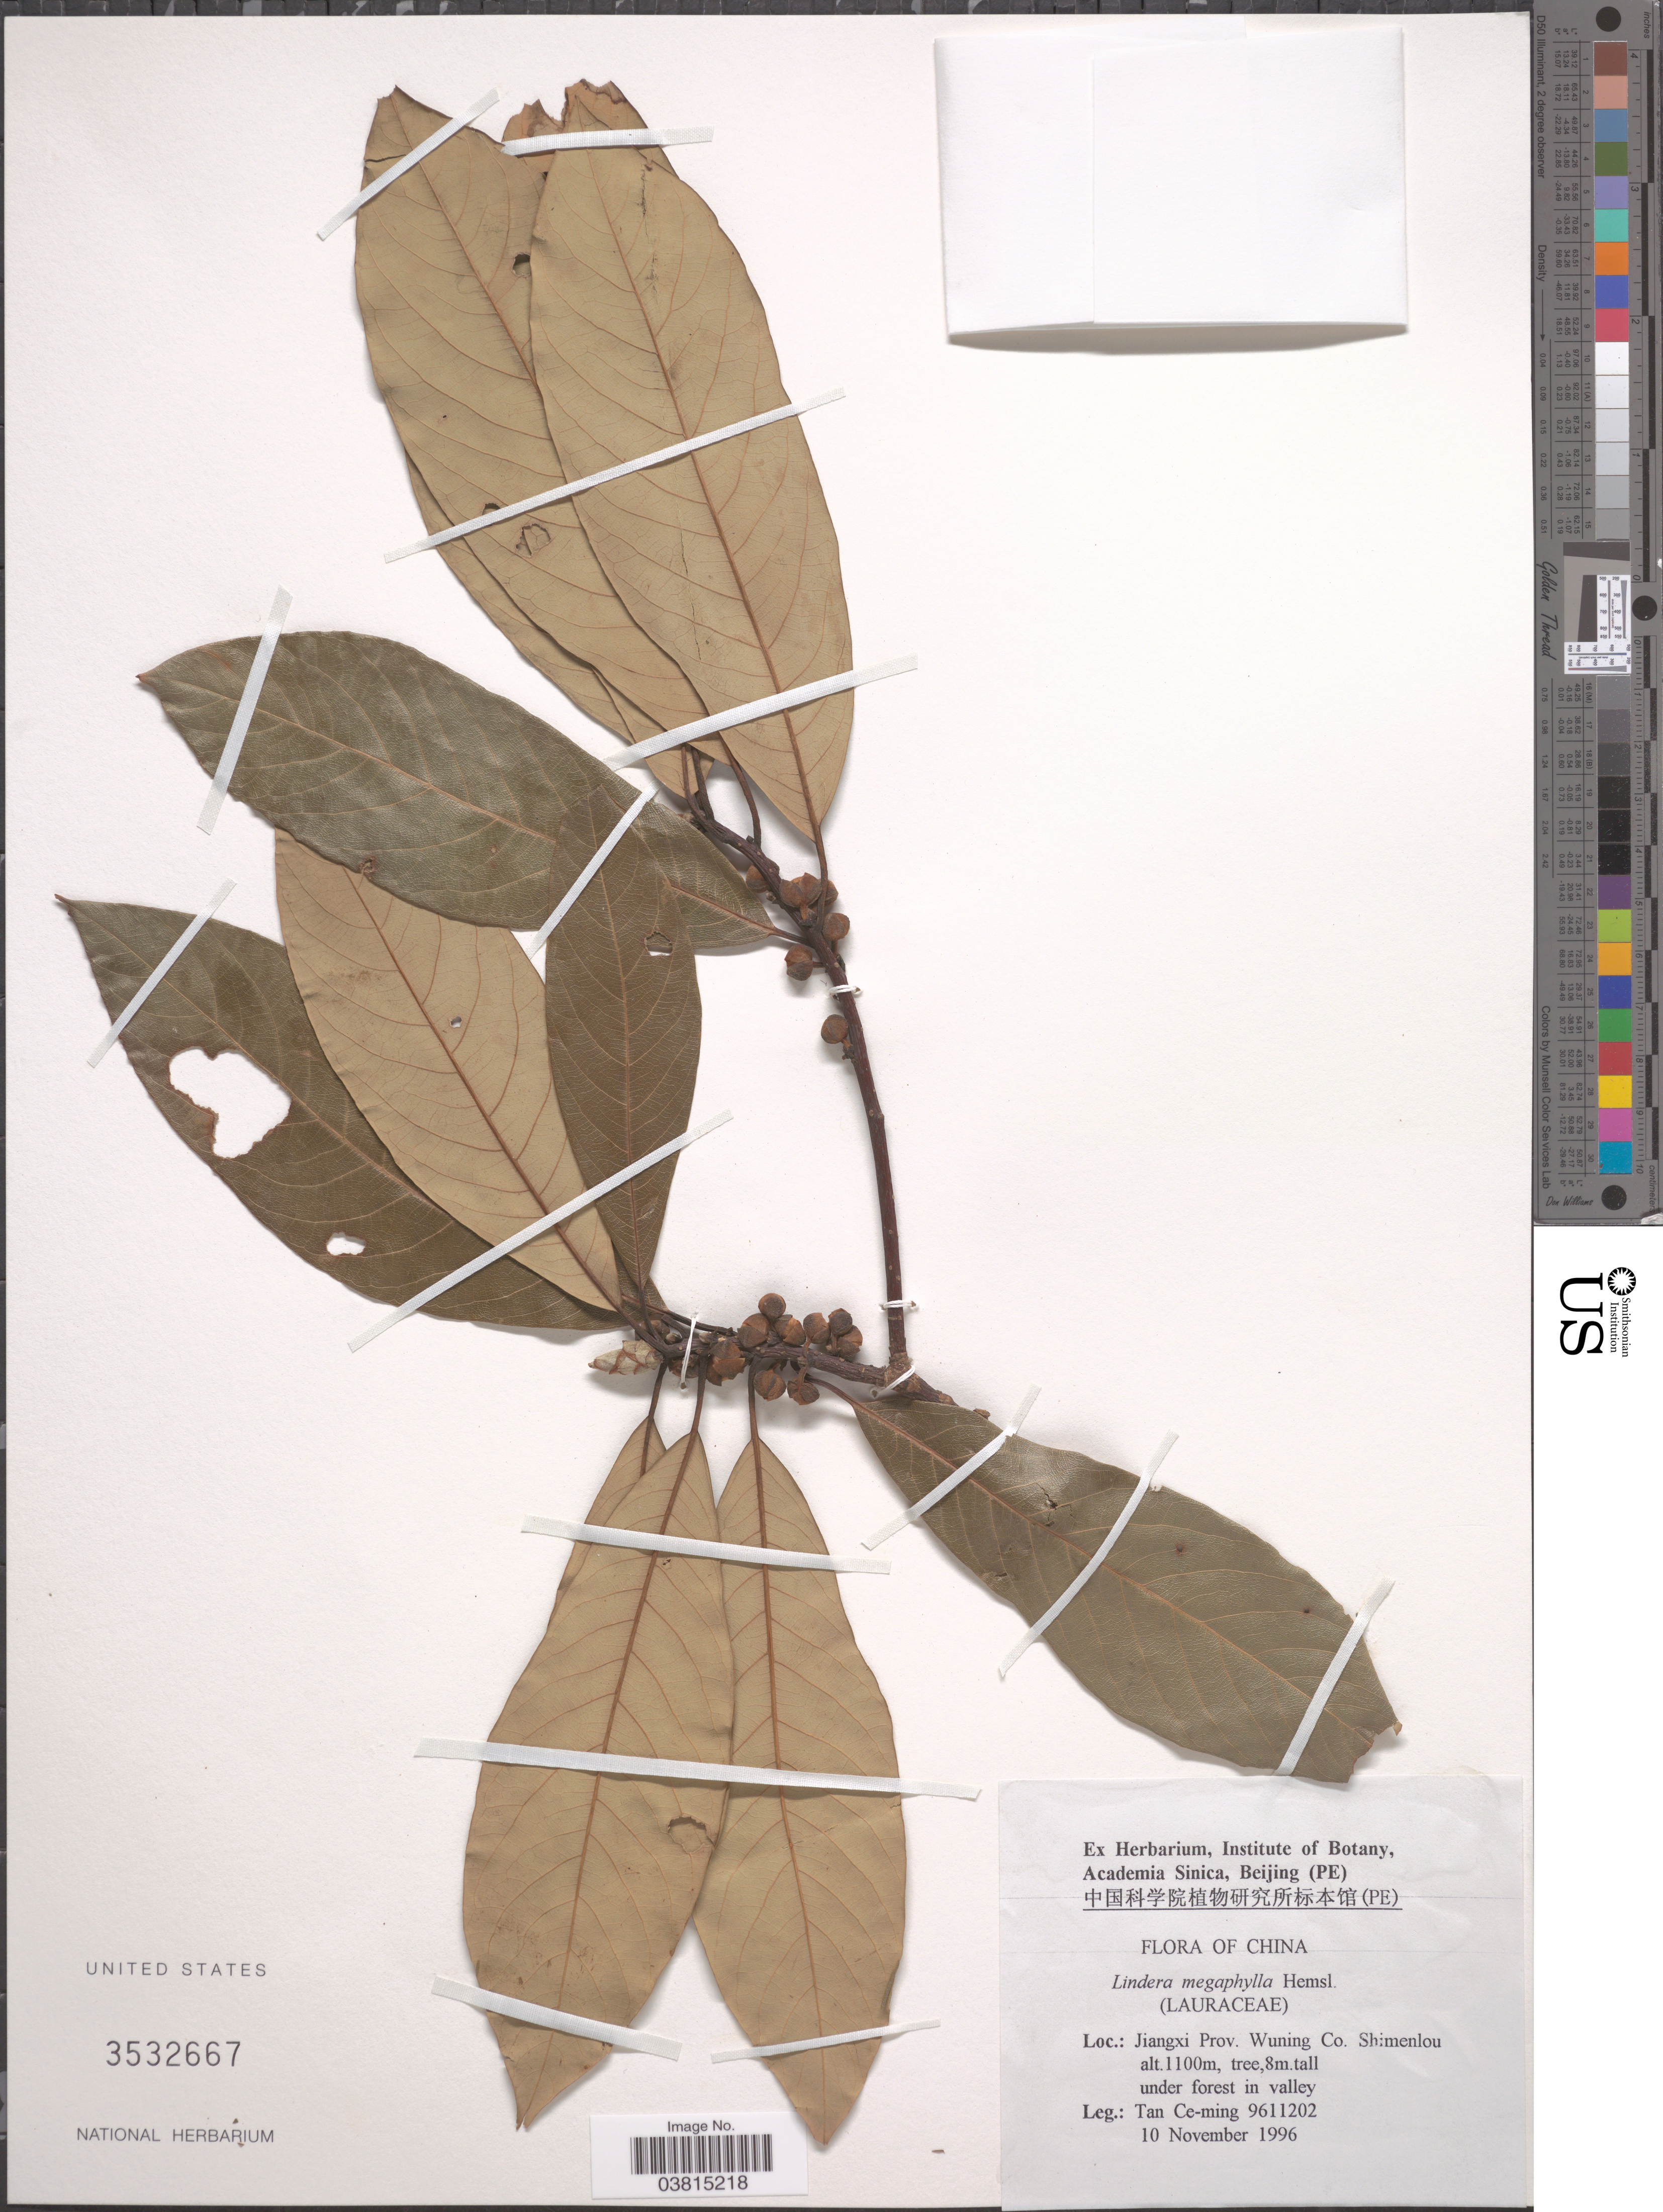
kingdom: Plantae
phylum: Tracheophyta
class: Magnoliopsida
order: Laurales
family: Lauraceae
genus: Lindera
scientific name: Lindera megaphylla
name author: Hemsl.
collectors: Tan Ce-Ming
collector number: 9611202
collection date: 1996-11-10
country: China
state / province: Jiangxi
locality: Jiangxi Prov. Wuning Co. Shimenlou.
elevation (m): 1100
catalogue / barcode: US 3532667